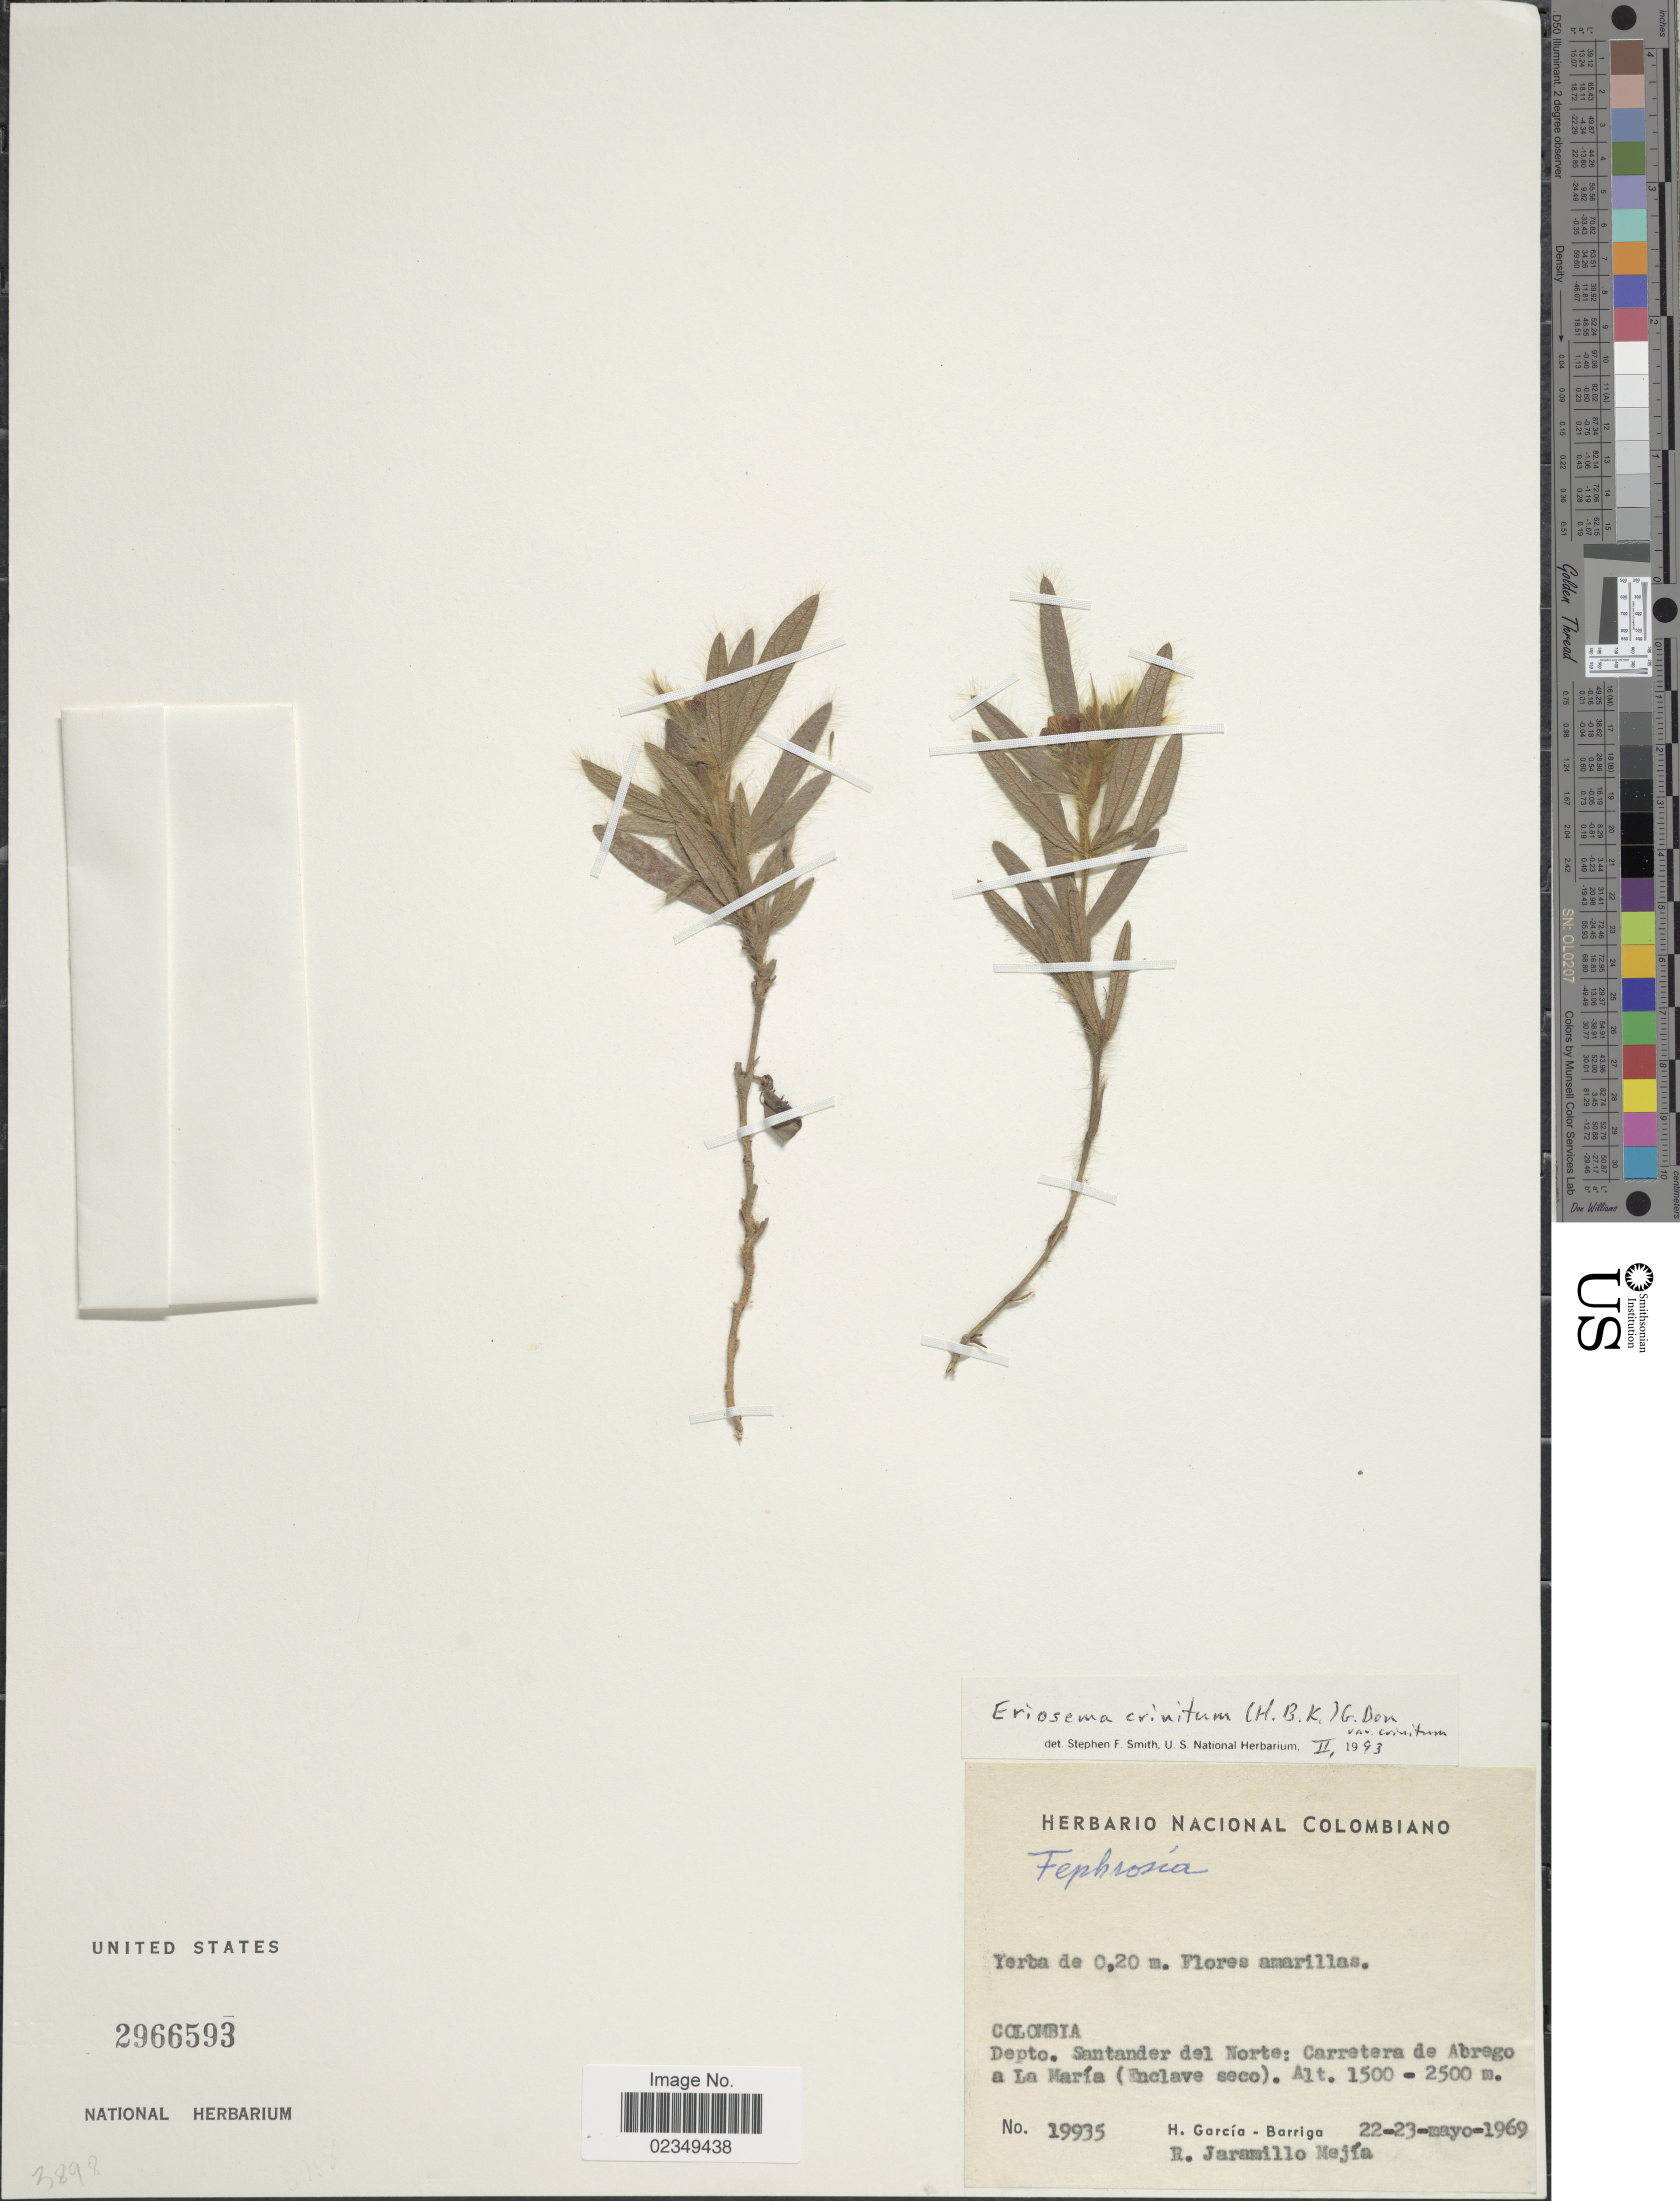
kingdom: Plantae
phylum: Tracheophyta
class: Magnoliopsida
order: Fabales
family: Fabaceae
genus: Eriosema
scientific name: Eriosema crinitum var. crinitum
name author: (Kunth) G. Don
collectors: H. García Barriga & R. Jaramillo M.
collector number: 19935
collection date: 1969-05-22/1969-05-23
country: Colombia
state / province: Norte de Santander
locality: Depto. Santander del Norte: Carretera de Abrego a La María (Enclave seco)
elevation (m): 1500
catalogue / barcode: US 2966593